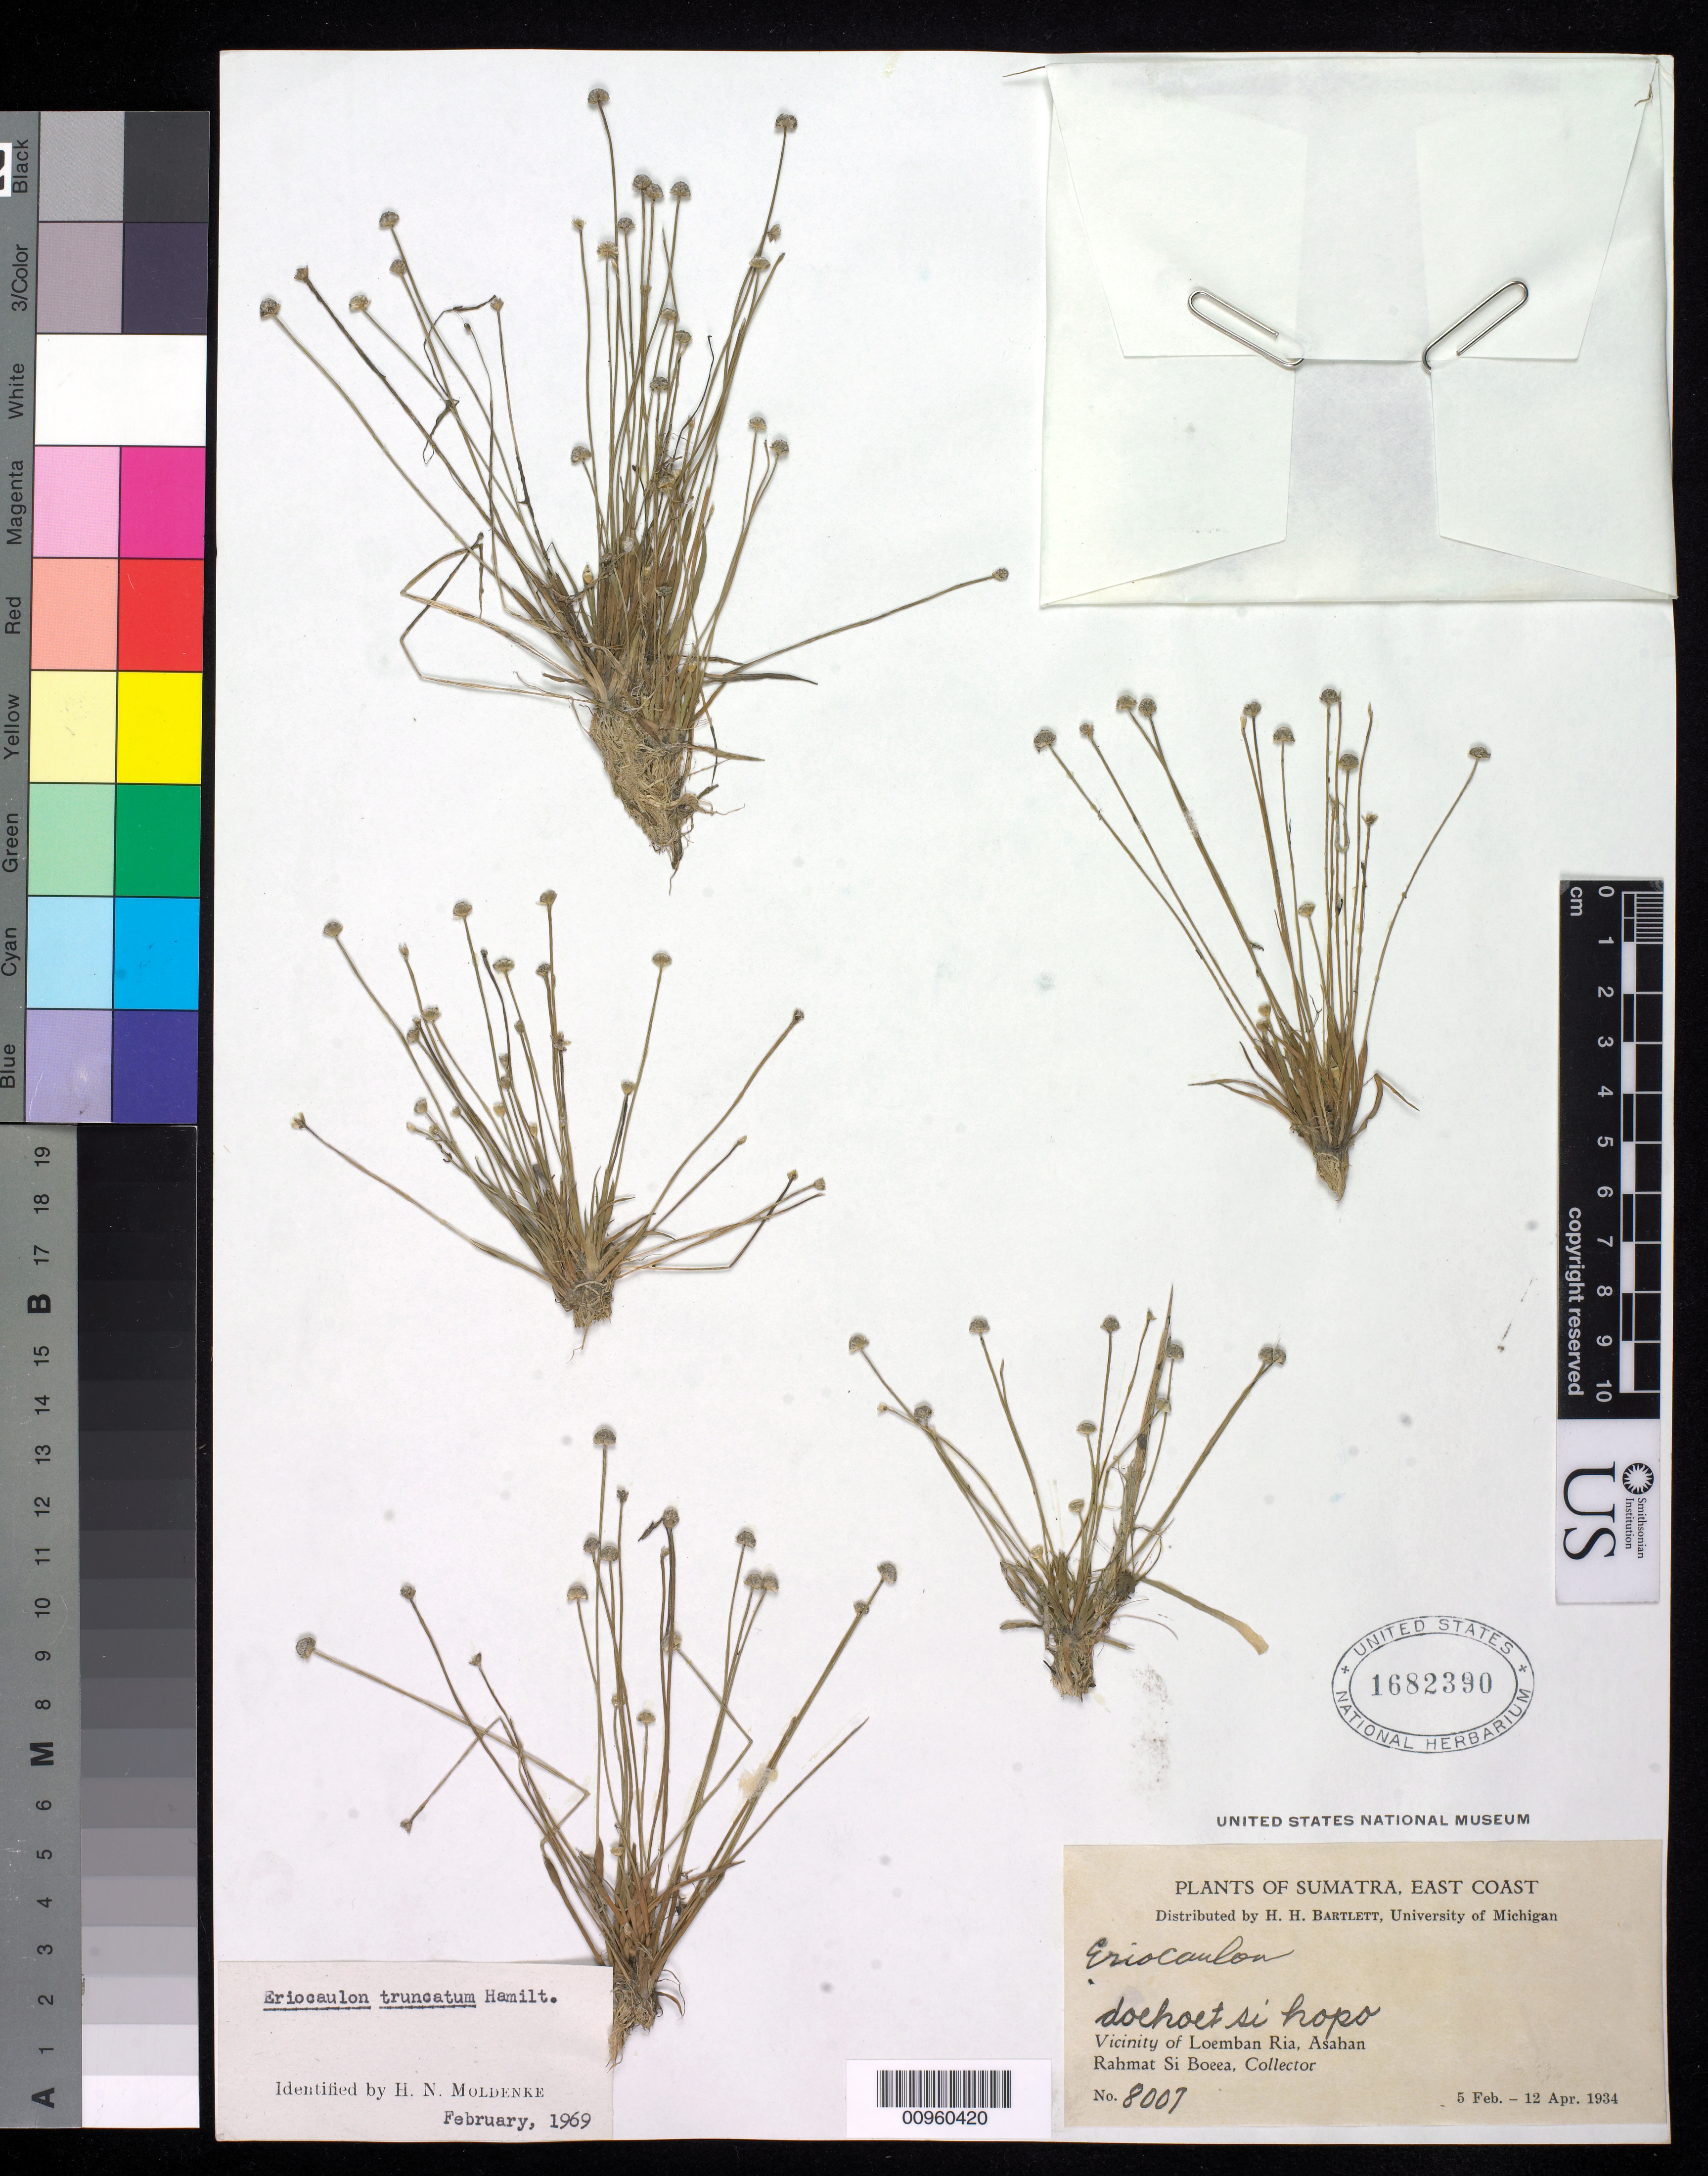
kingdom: Plantae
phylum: Tracheophyta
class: Liliopsida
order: Poales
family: Eriocaulaceae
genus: Eriocaulon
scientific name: Eriocaulon truncatum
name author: Buch.-Ham. ex Mart.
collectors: Rahmat Si Boeea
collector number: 8007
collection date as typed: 5 Feb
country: Indonesia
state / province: Sumatra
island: Sumatra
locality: East Coast, Vicinity of Loemban Ria, Asahan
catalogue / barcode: US 1682390